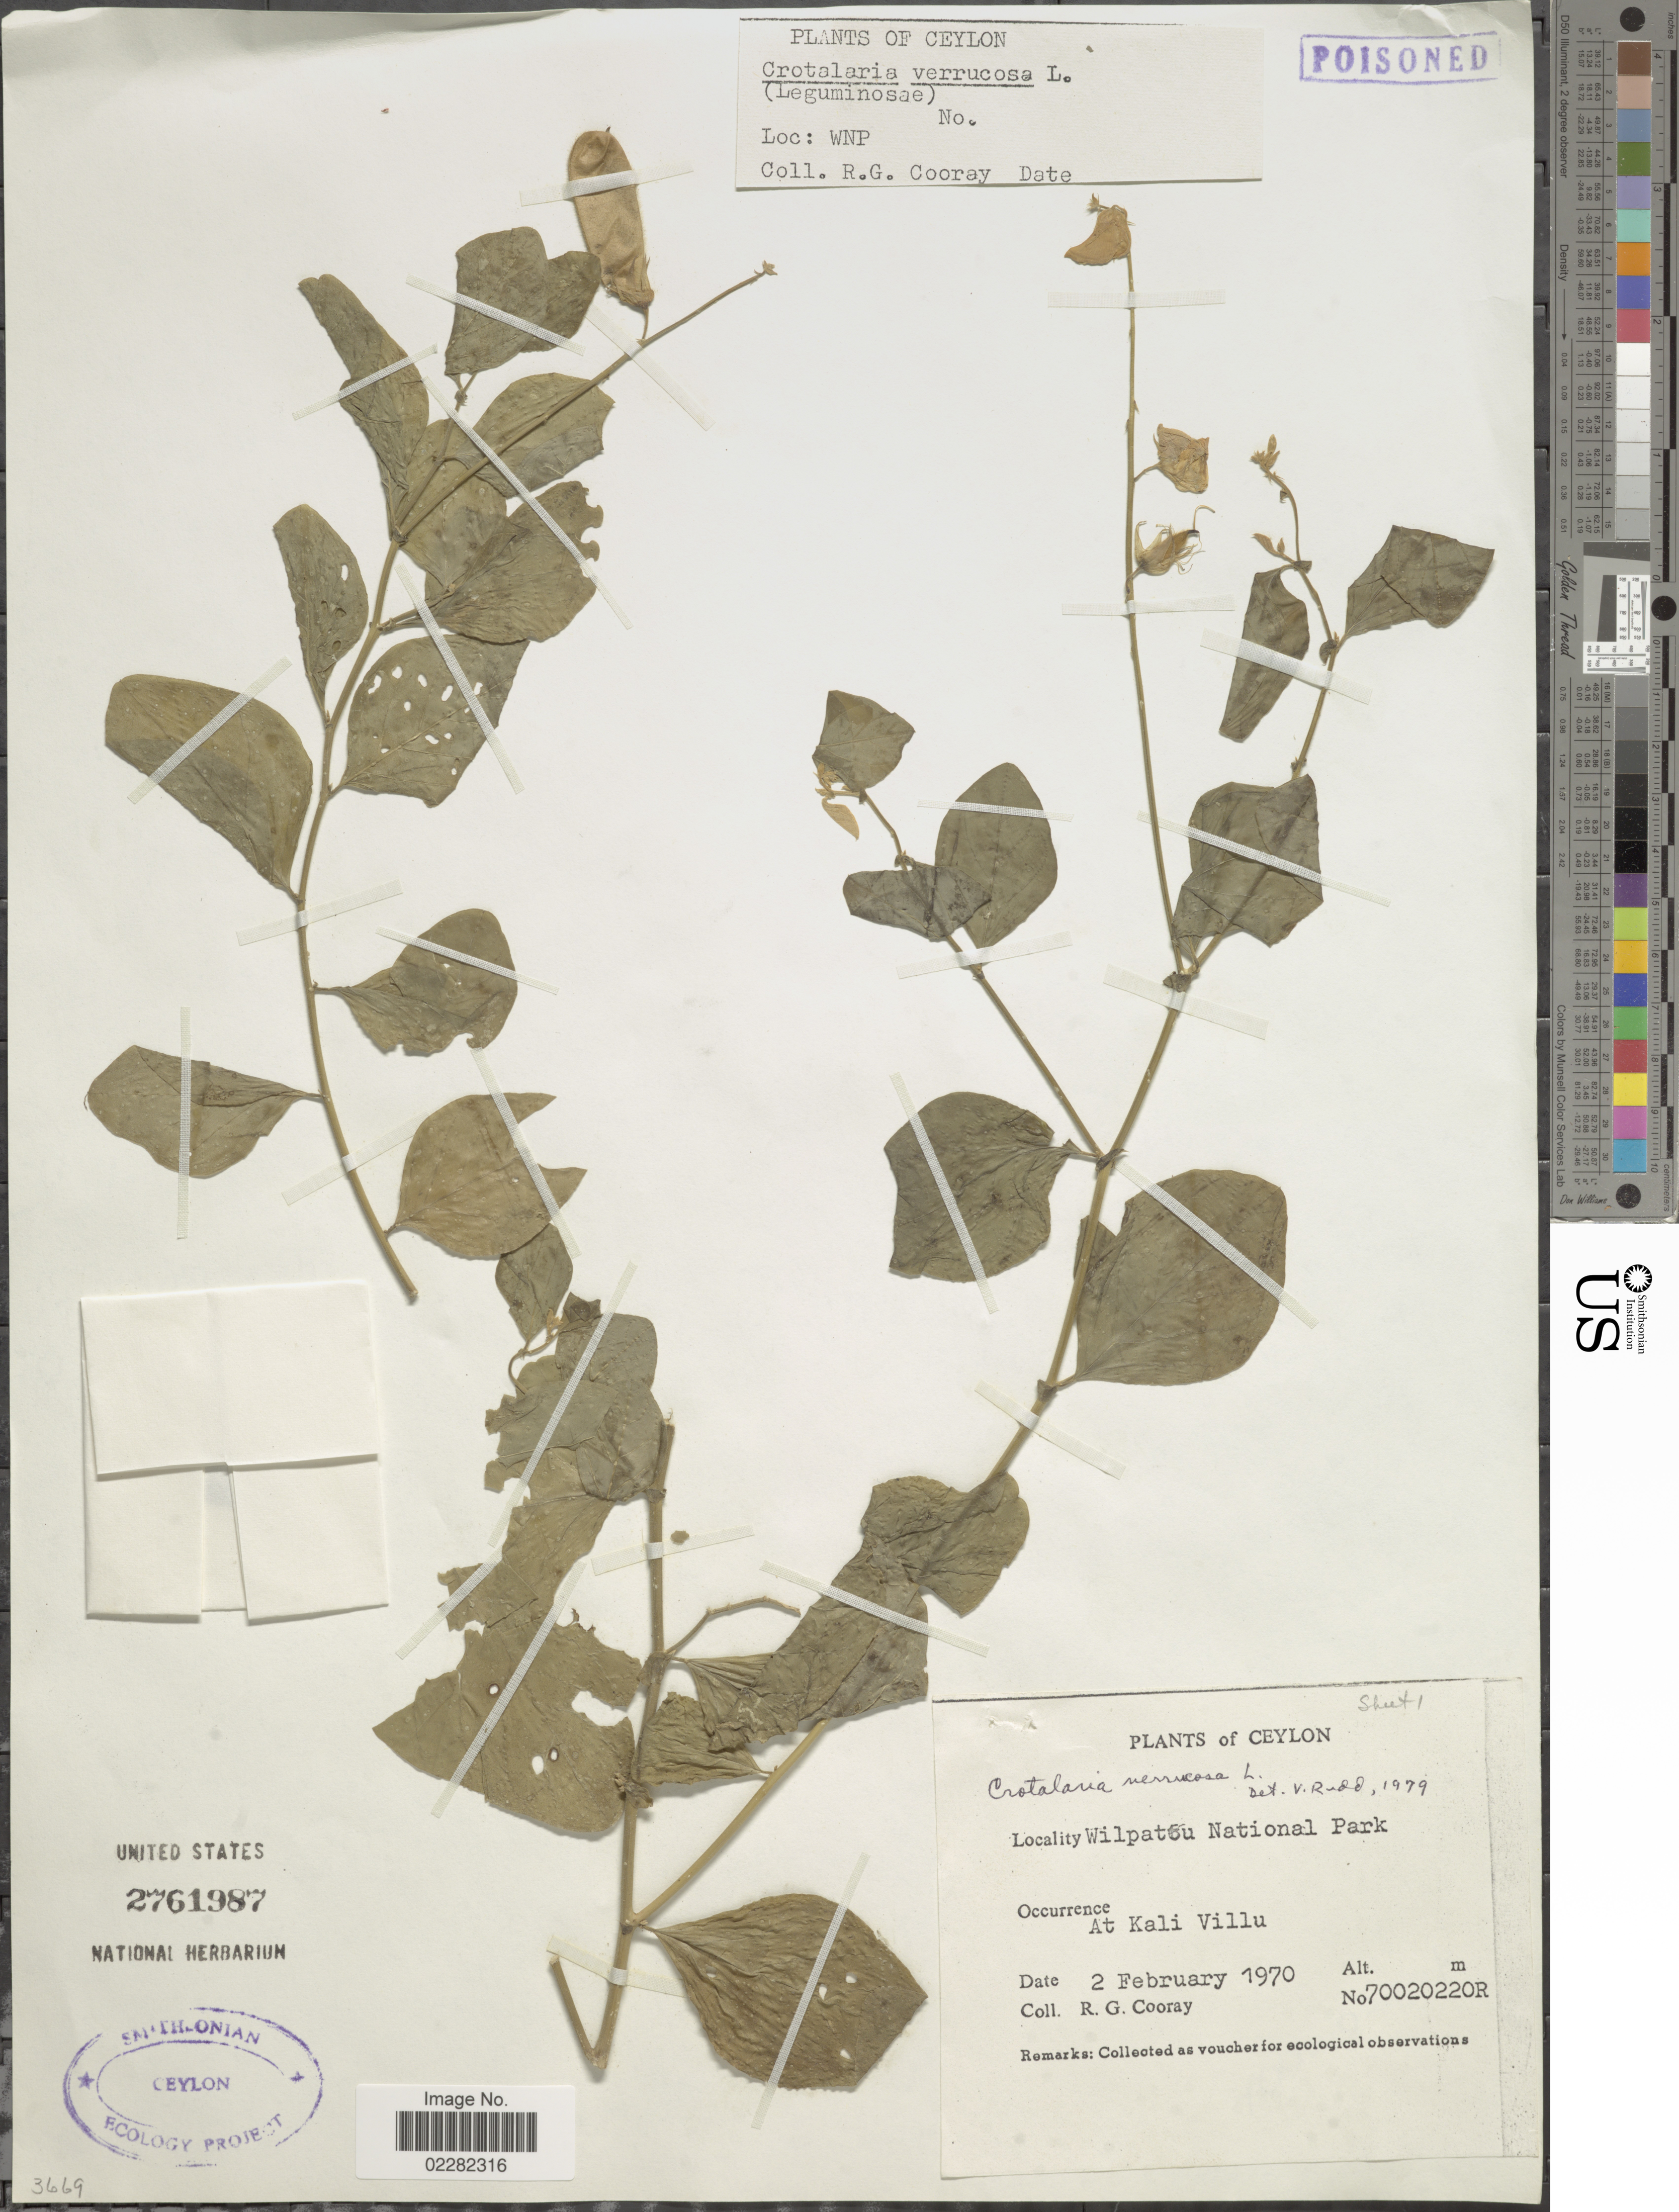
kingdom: Plantae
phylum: Tracheophyta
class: Magnoliopsida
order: Fabales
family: Fabaceae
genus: Crotalaria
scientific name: Crotalaria verrucosa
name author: L.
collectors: R. Cooray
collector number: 70020220R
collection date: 1970-02-02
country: Sri Lanka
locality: Ceylon, At Kali Villu, Wilpattu National Park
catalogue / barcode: US 2761987